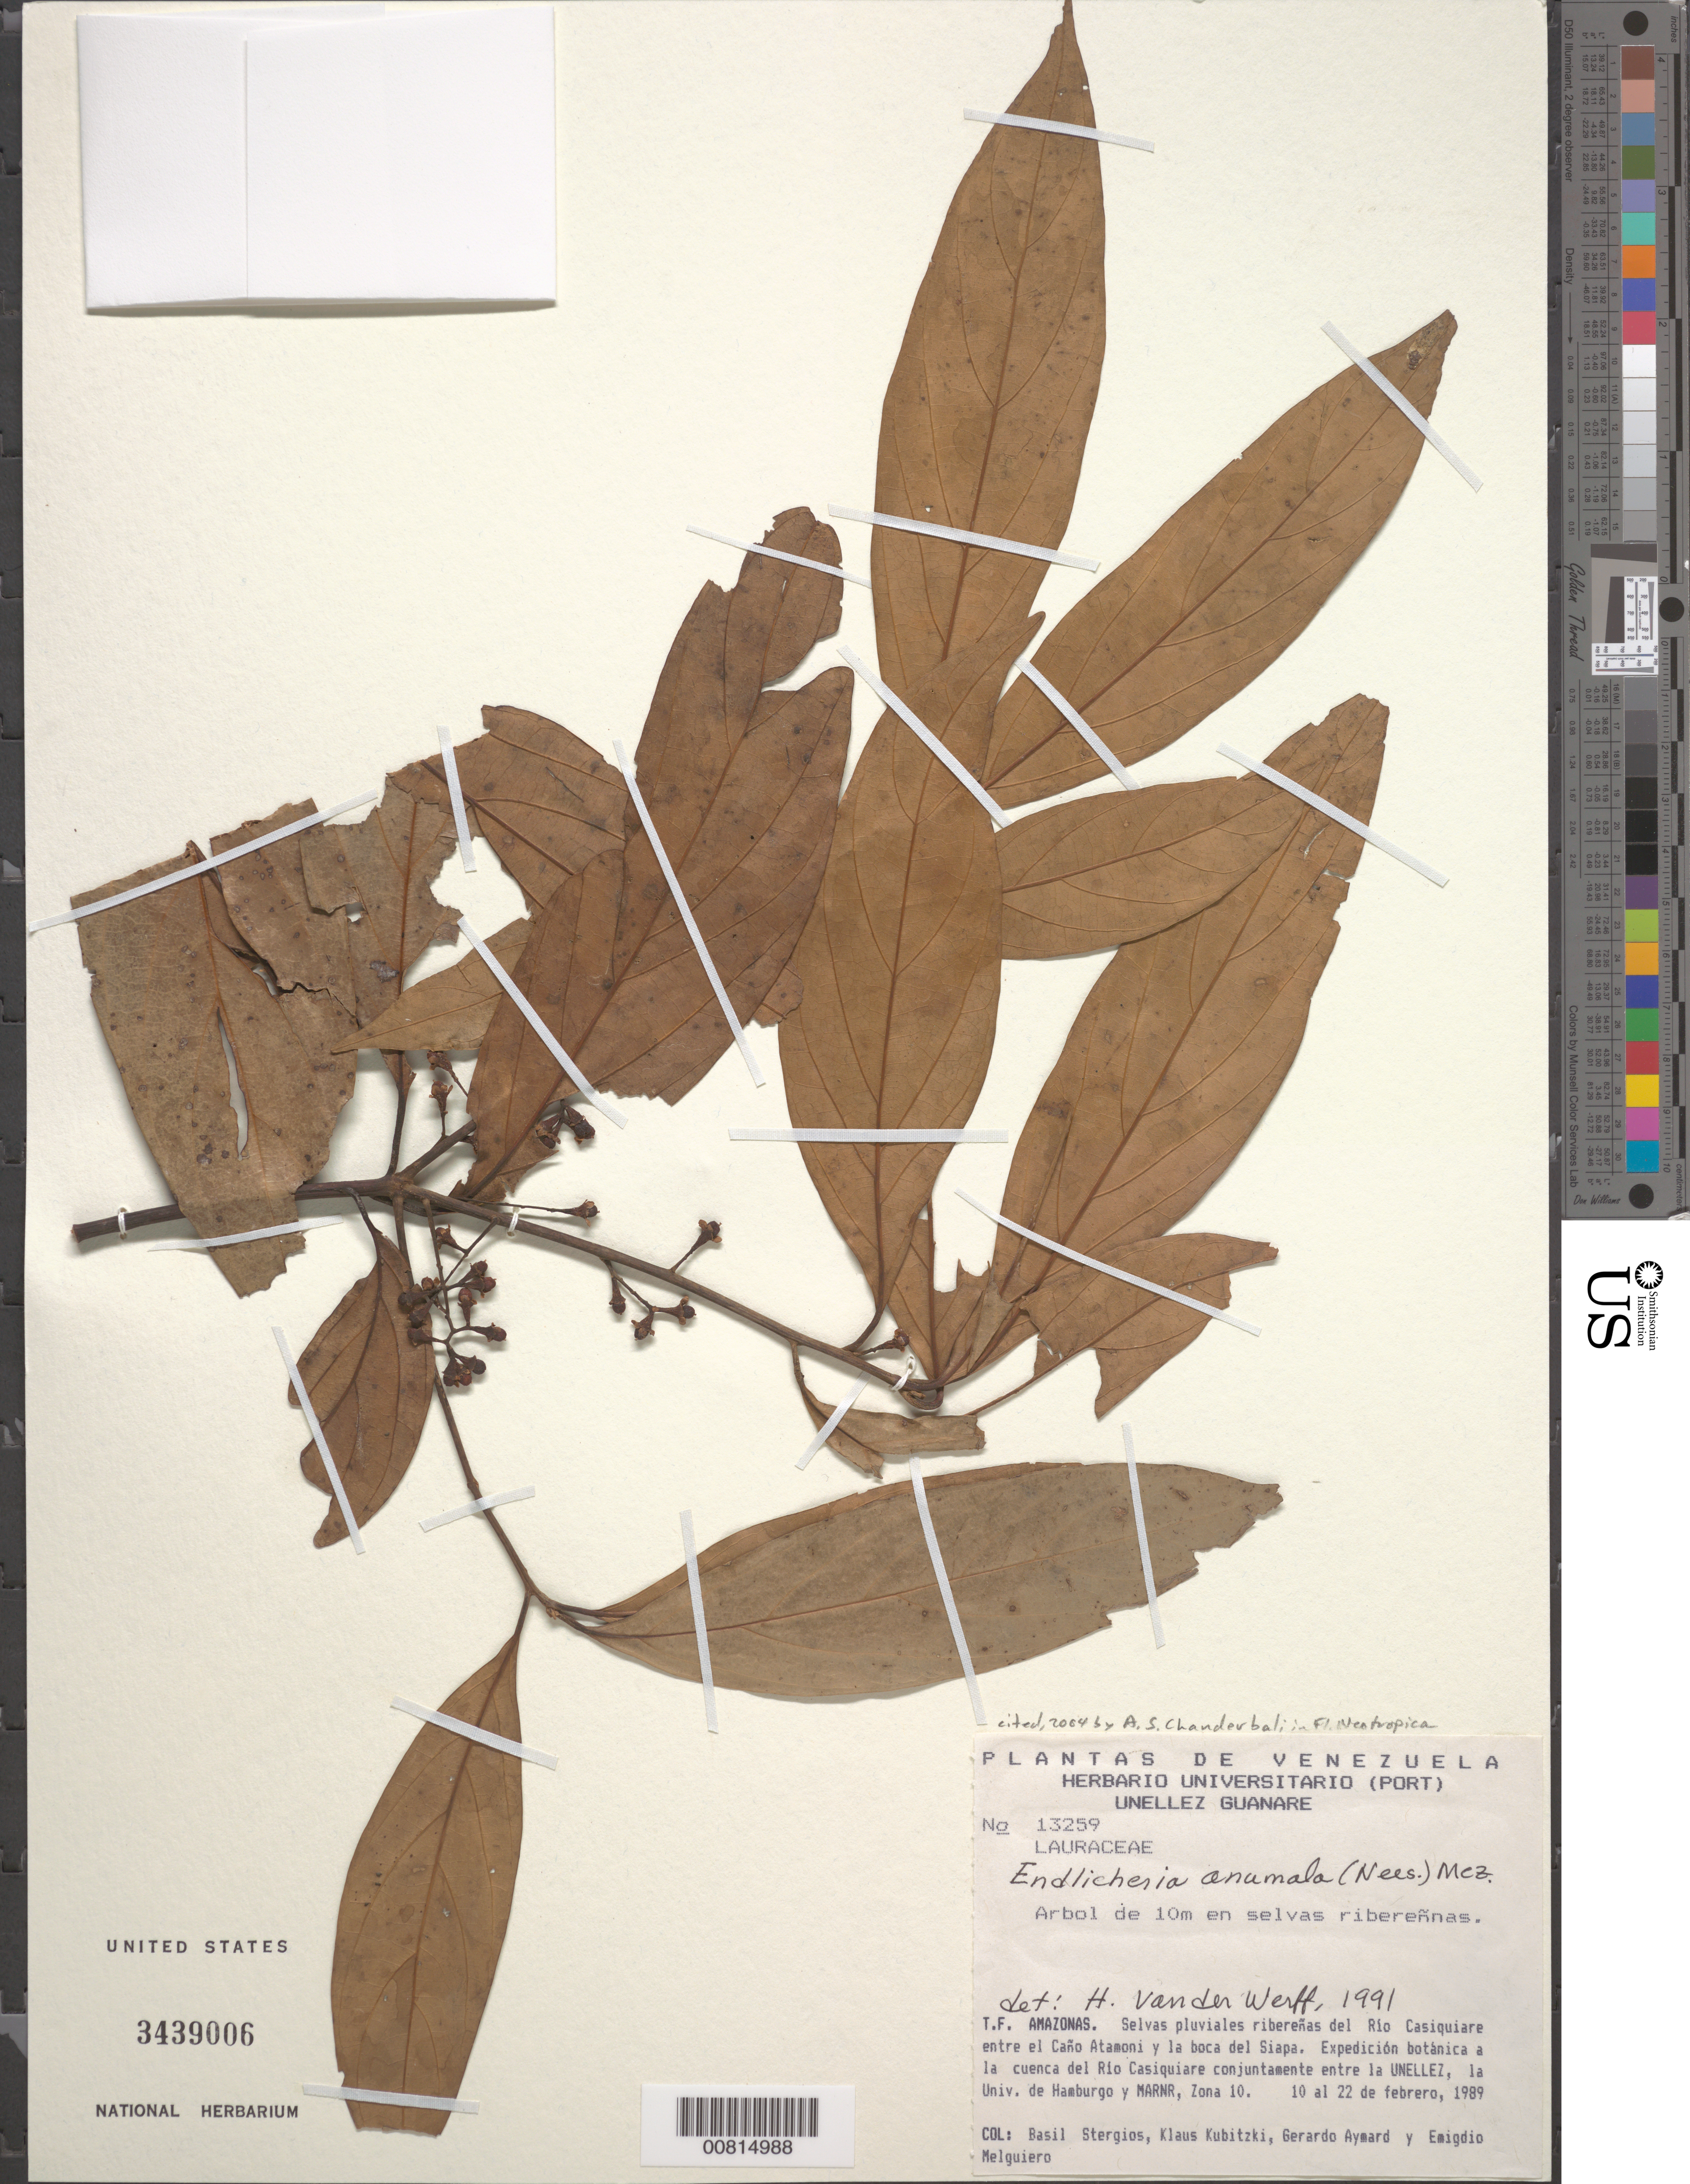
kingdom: Plantae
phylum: Tracheophyta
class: Magnoliopsida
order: Laurales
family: Lauraceae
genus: Endlicheria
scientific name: Endlicheria anomala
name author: Nees ex Meisn.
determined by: van der Werff, H., (MO), Missouri Botanical Garden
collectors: B. G. Stergios, K. Kubitzki, G. A. Aymard & E. Melgueiro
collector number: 13259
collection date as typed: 10-Feb-89 to 22-Feb-89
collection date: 1989-02-10/1989-02-22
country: Venezuela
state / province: Amazonas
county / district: Río Negro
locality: Río Casiquiare, entre el Caño Atamoni y la boca del Siapa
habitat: Selvas riberenas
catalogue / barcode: US 3439006